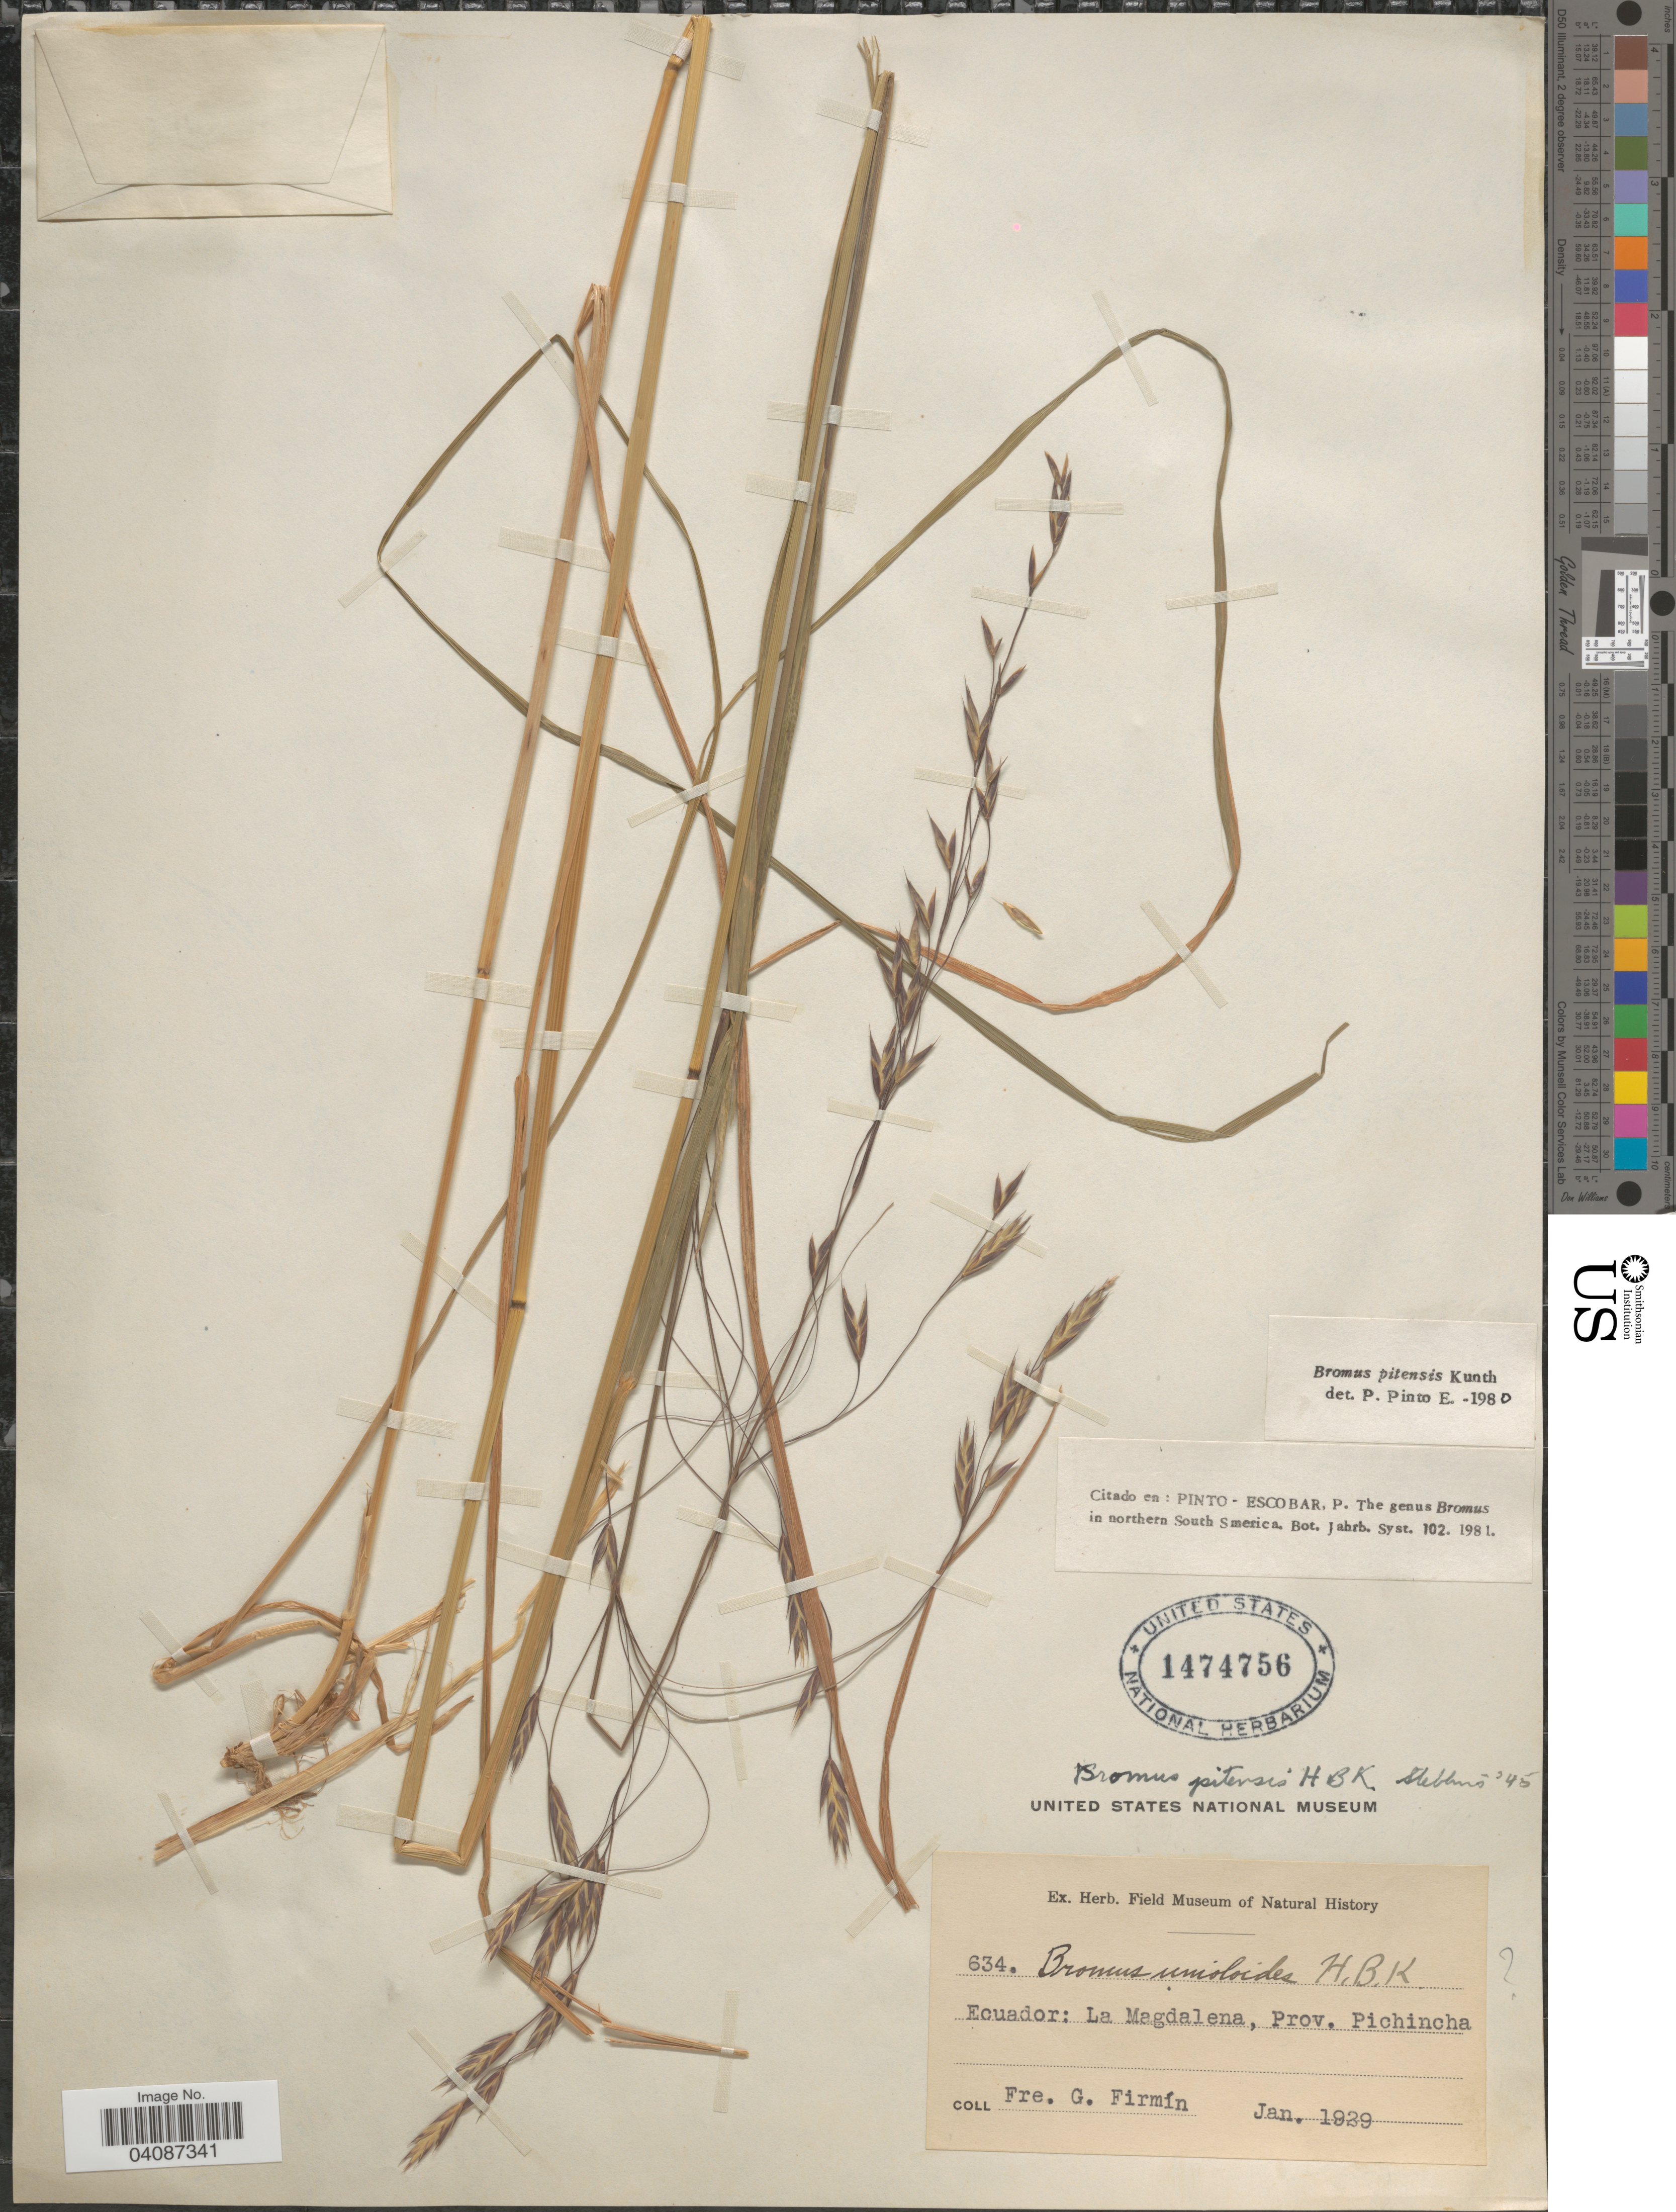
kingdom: Plantae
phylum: Tracheophyta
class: Liliopsida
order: Poales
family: Poaceae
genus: Bromus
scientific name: Bromus pitensis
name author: Kunth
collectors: F. Firmin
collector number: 634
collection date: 1929-01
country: Ecuador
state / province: Pichincha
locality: La Magdalena.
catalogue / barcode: US 1474756